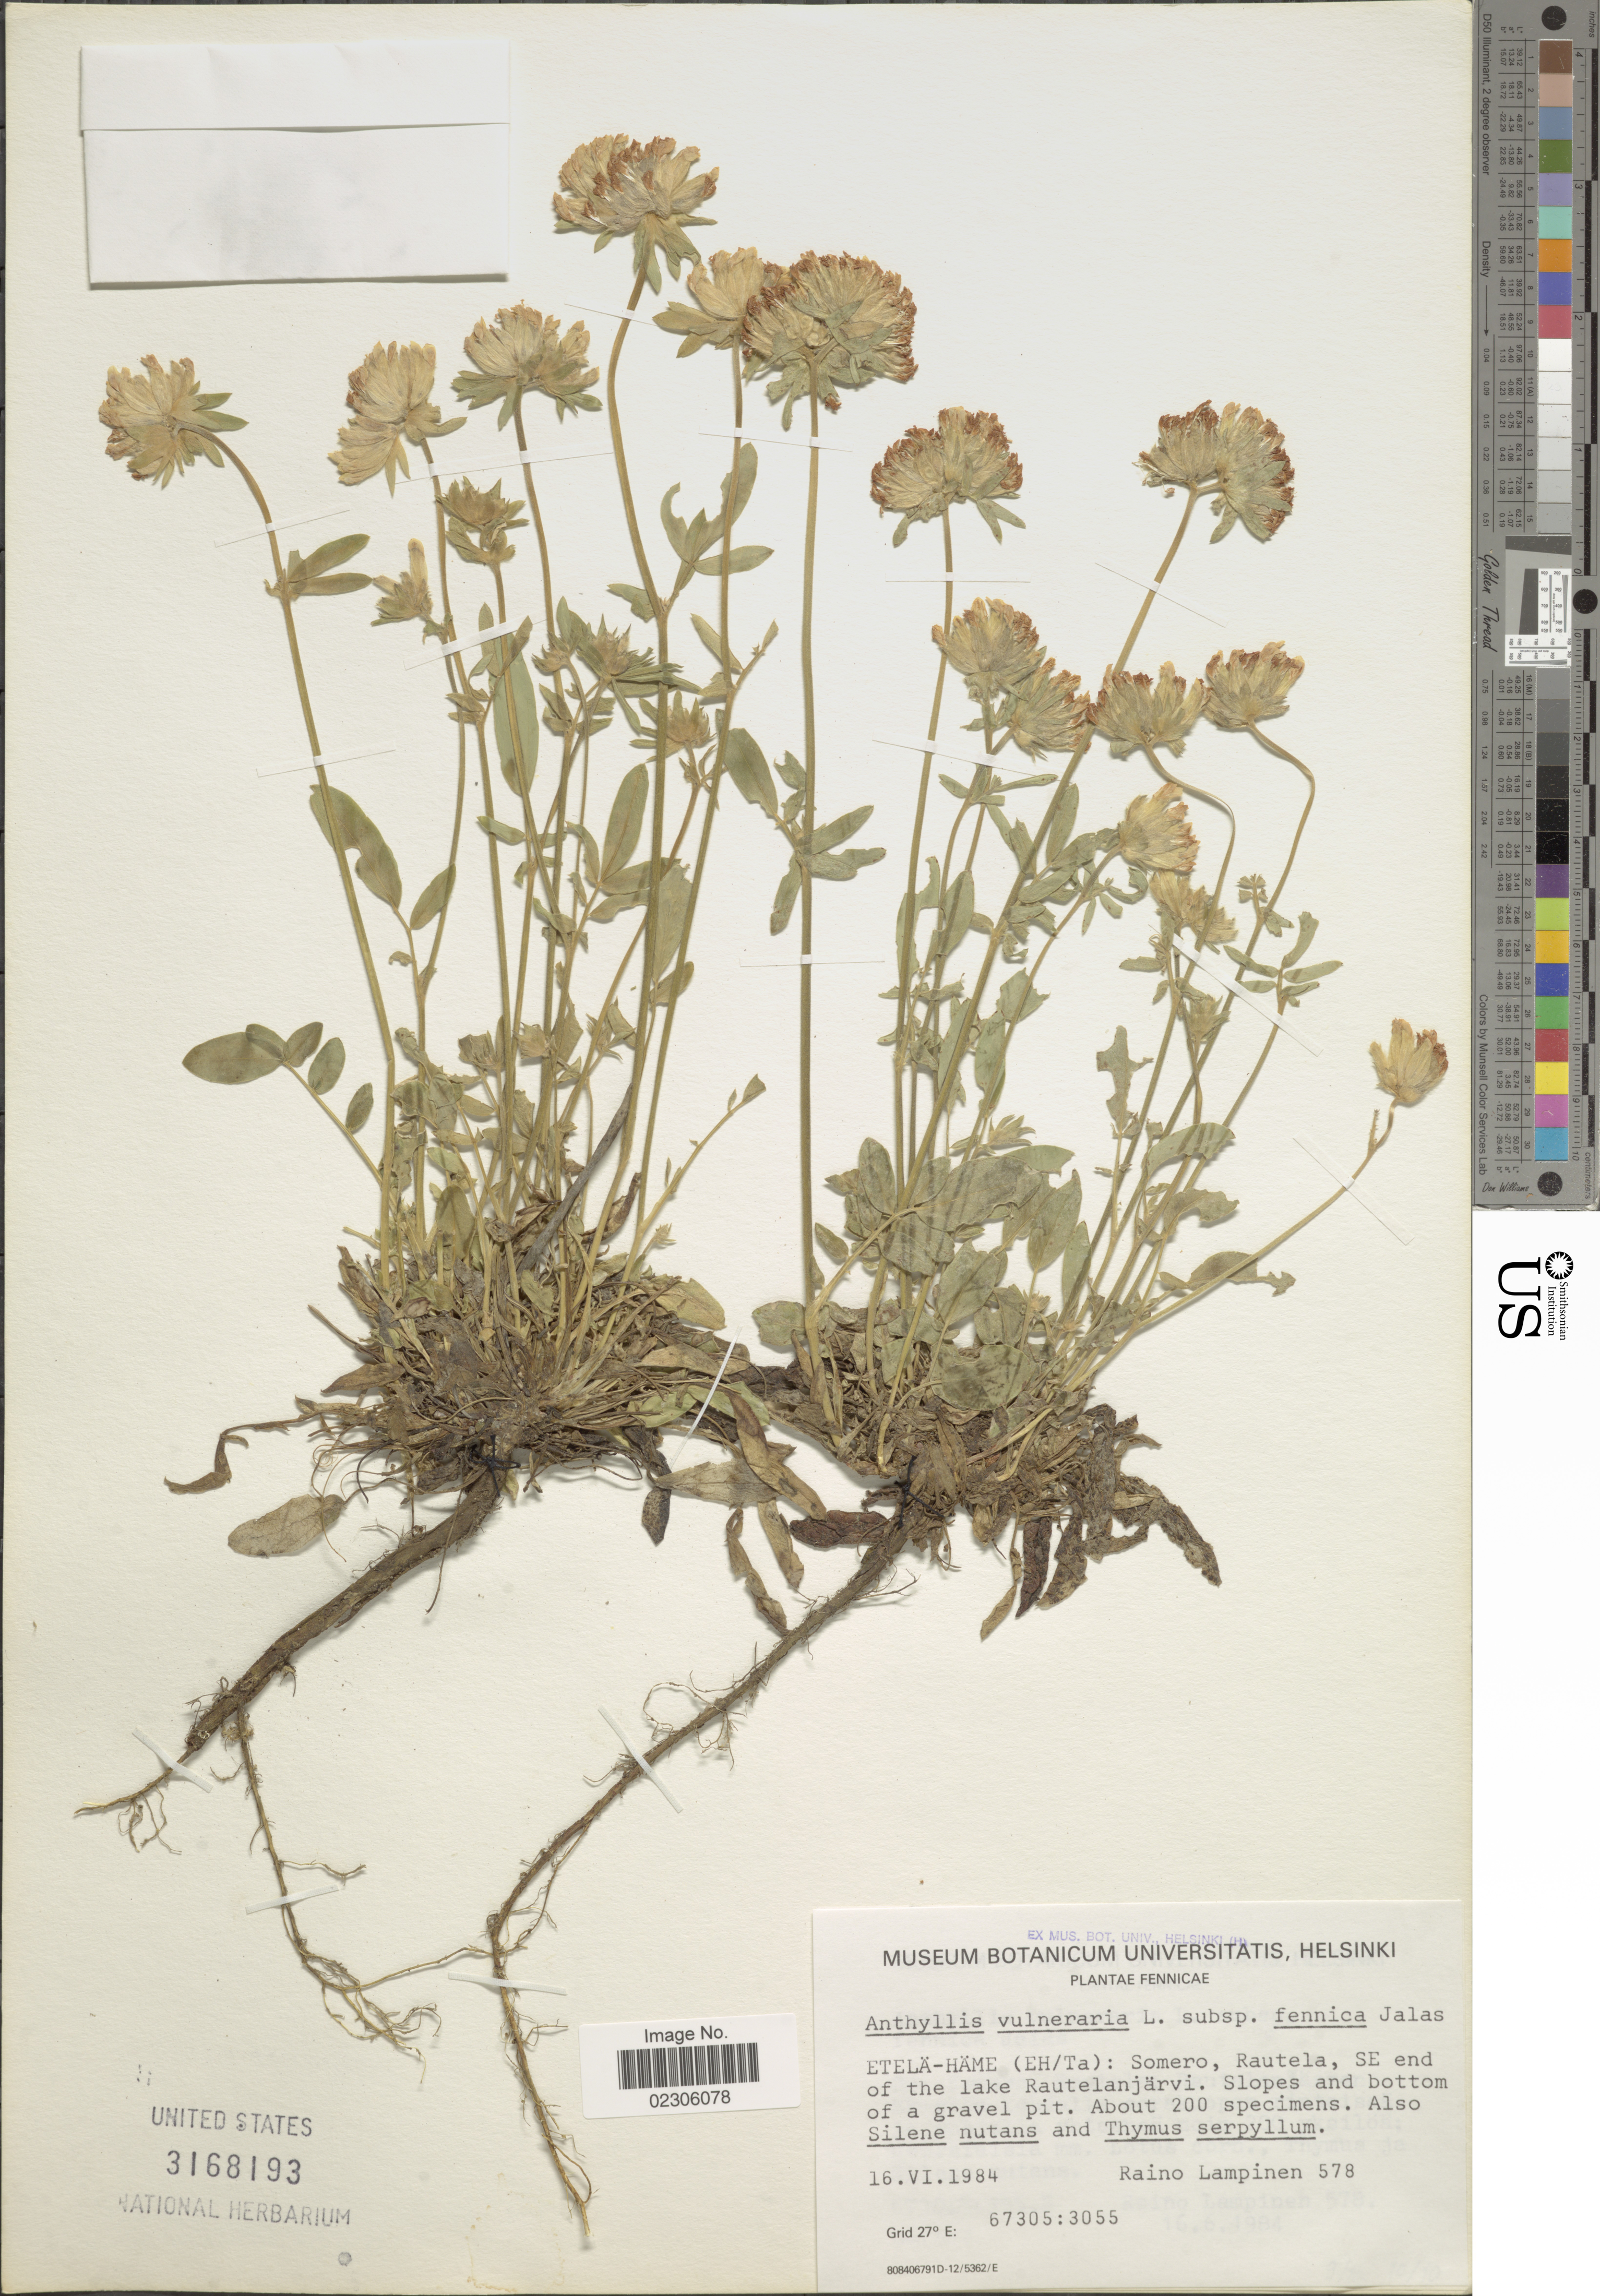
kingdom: Plantae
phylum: Tracheophyta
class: Magnoliopsida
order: Fabales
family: Fabaceae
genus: Anthyllis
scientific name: Anthyllis vulneraria subsp. fennica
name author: (Jalas) Cullen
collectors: R. Lampinen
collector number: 578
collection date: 1984-06-16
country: Finland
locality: Fennicae, Etela-Hame (Eh/Ta), Somero, Rautela, SE end of the lake Rautelanjarvi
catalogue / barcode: US 3168193A